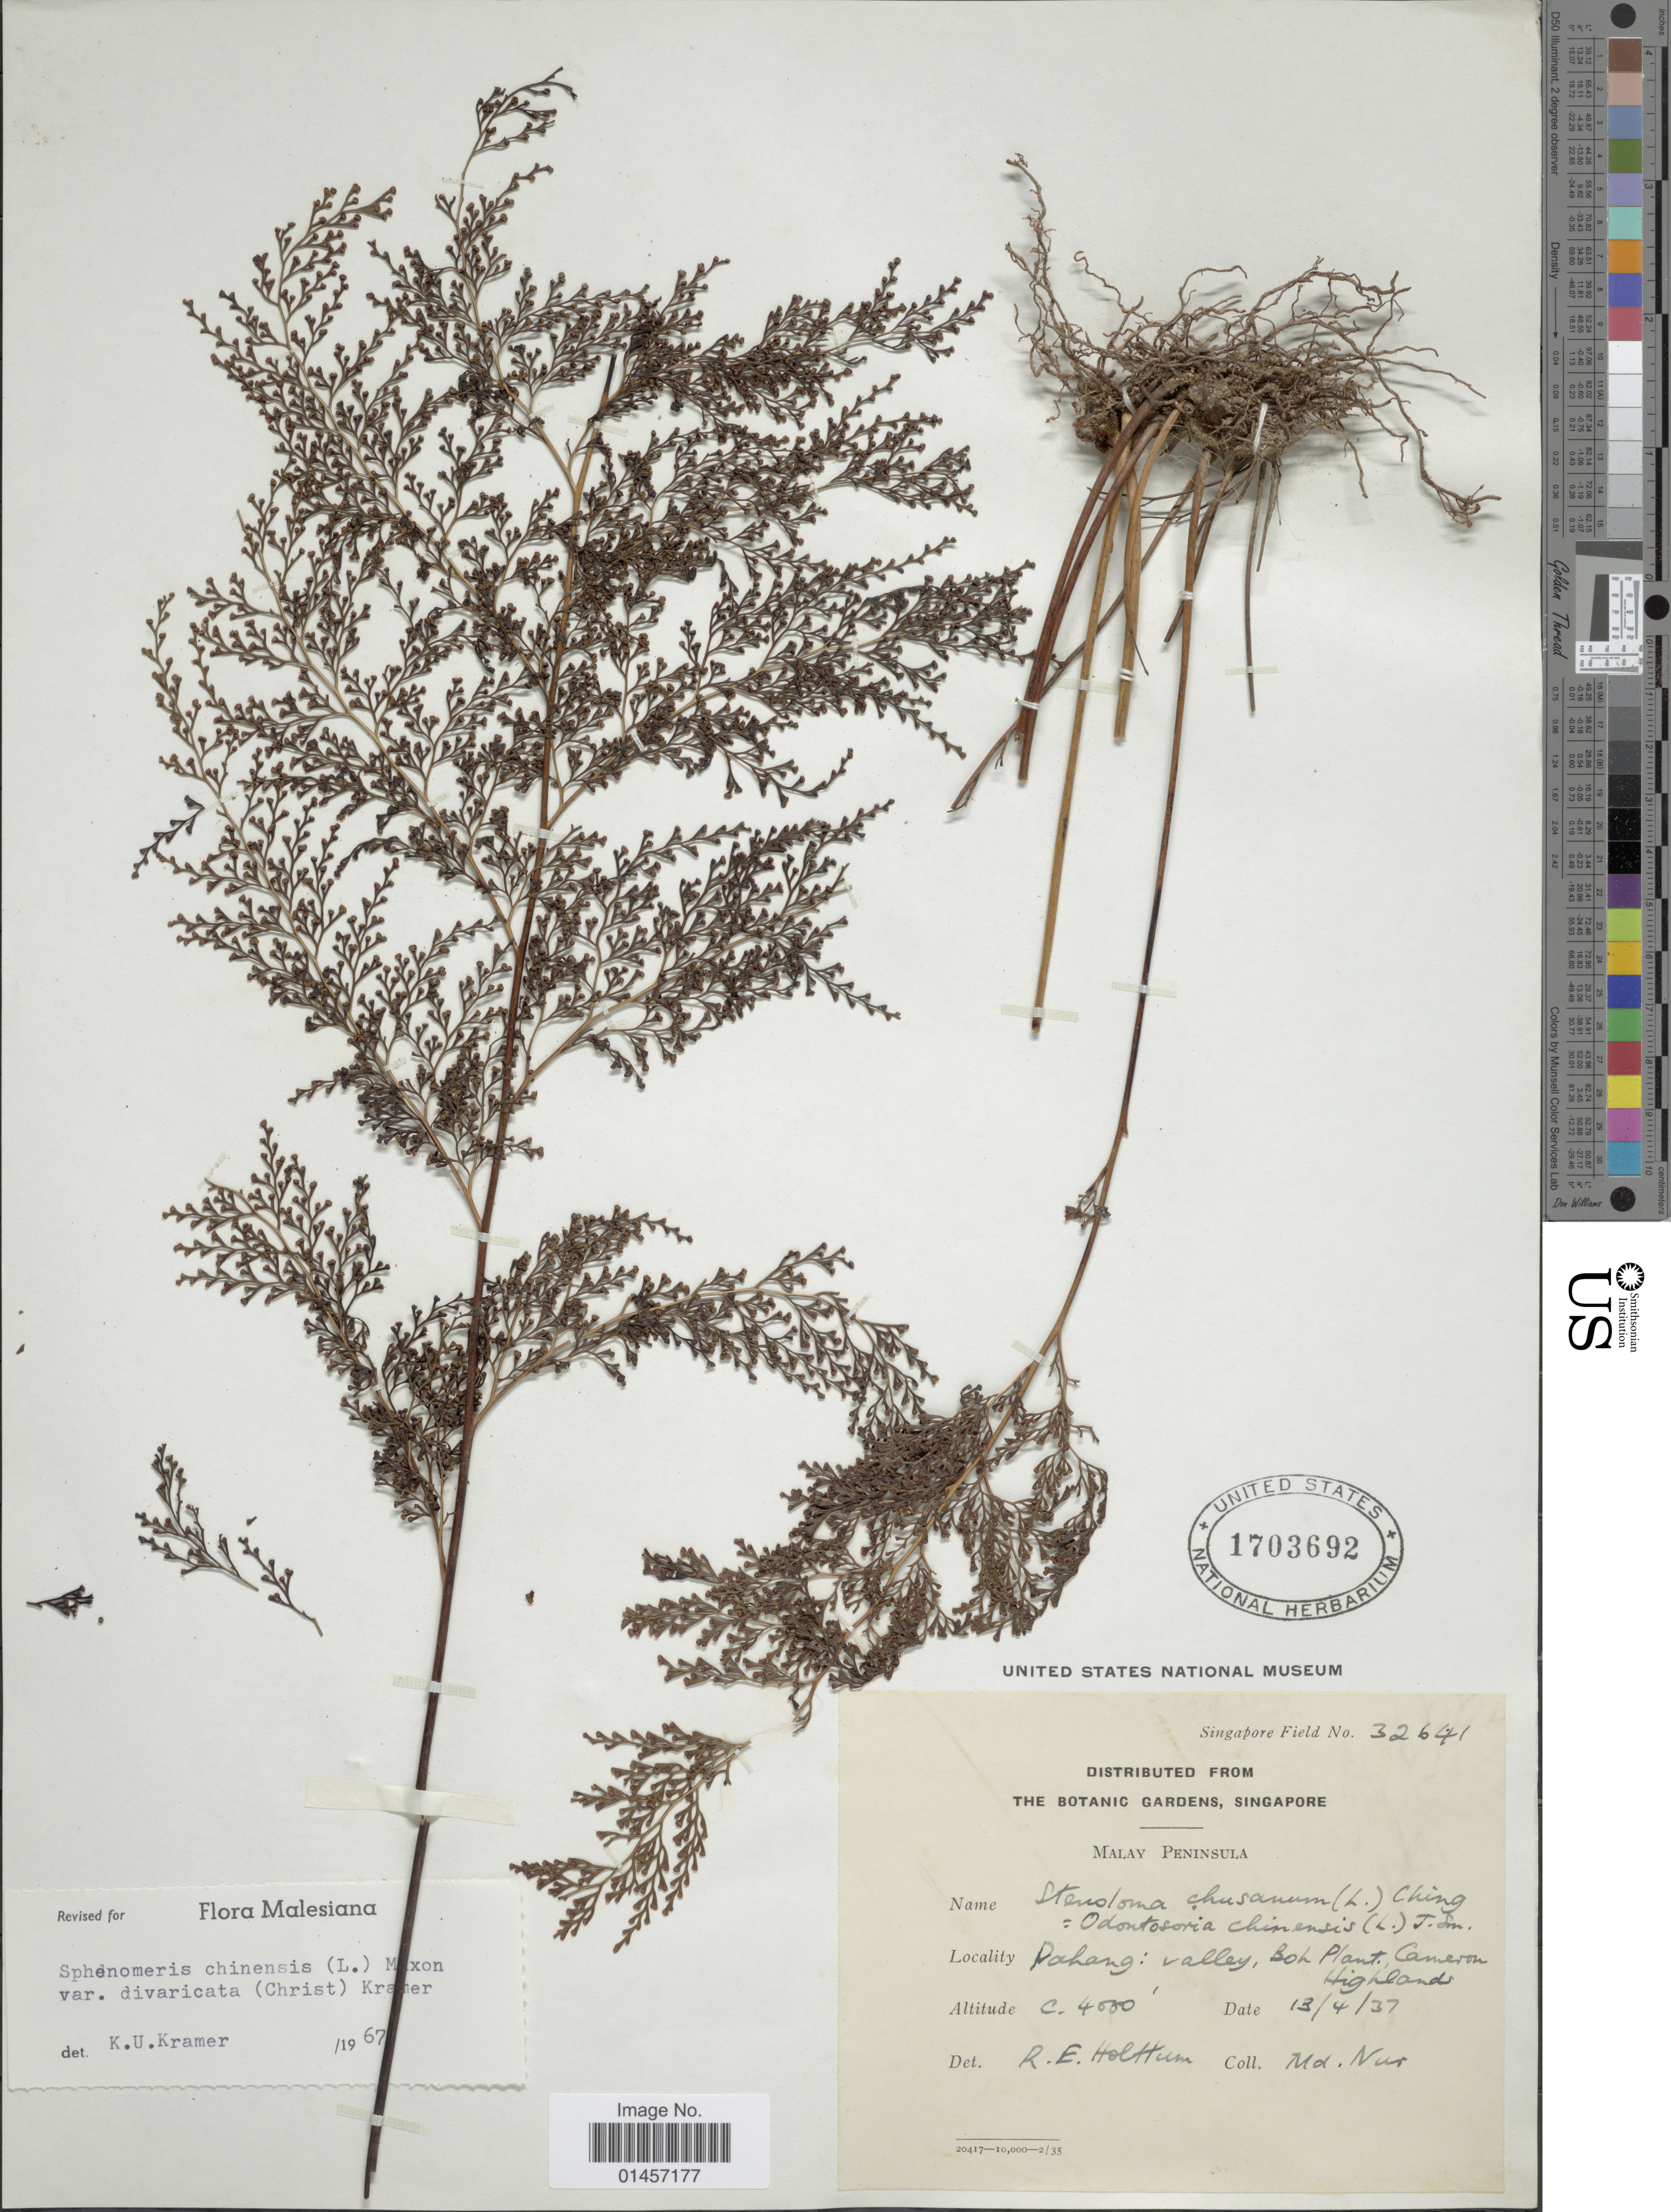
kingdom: Plantae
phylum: Tracheophyta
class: Polypodiopsida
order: Polypodiales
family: Lindsaeaceae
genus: Sphenomeris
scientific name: Sphenomeris chinensis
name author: (L.) Maxon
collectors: M. Nur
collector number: Singapore Field 32641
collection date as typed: Transcribed d/m/y: 13/4/37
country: Malaysia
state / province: Pahang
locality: Pahang: Valley, Boh Plant, Cameron Highlands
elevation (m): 1219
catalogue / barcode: US 1703692